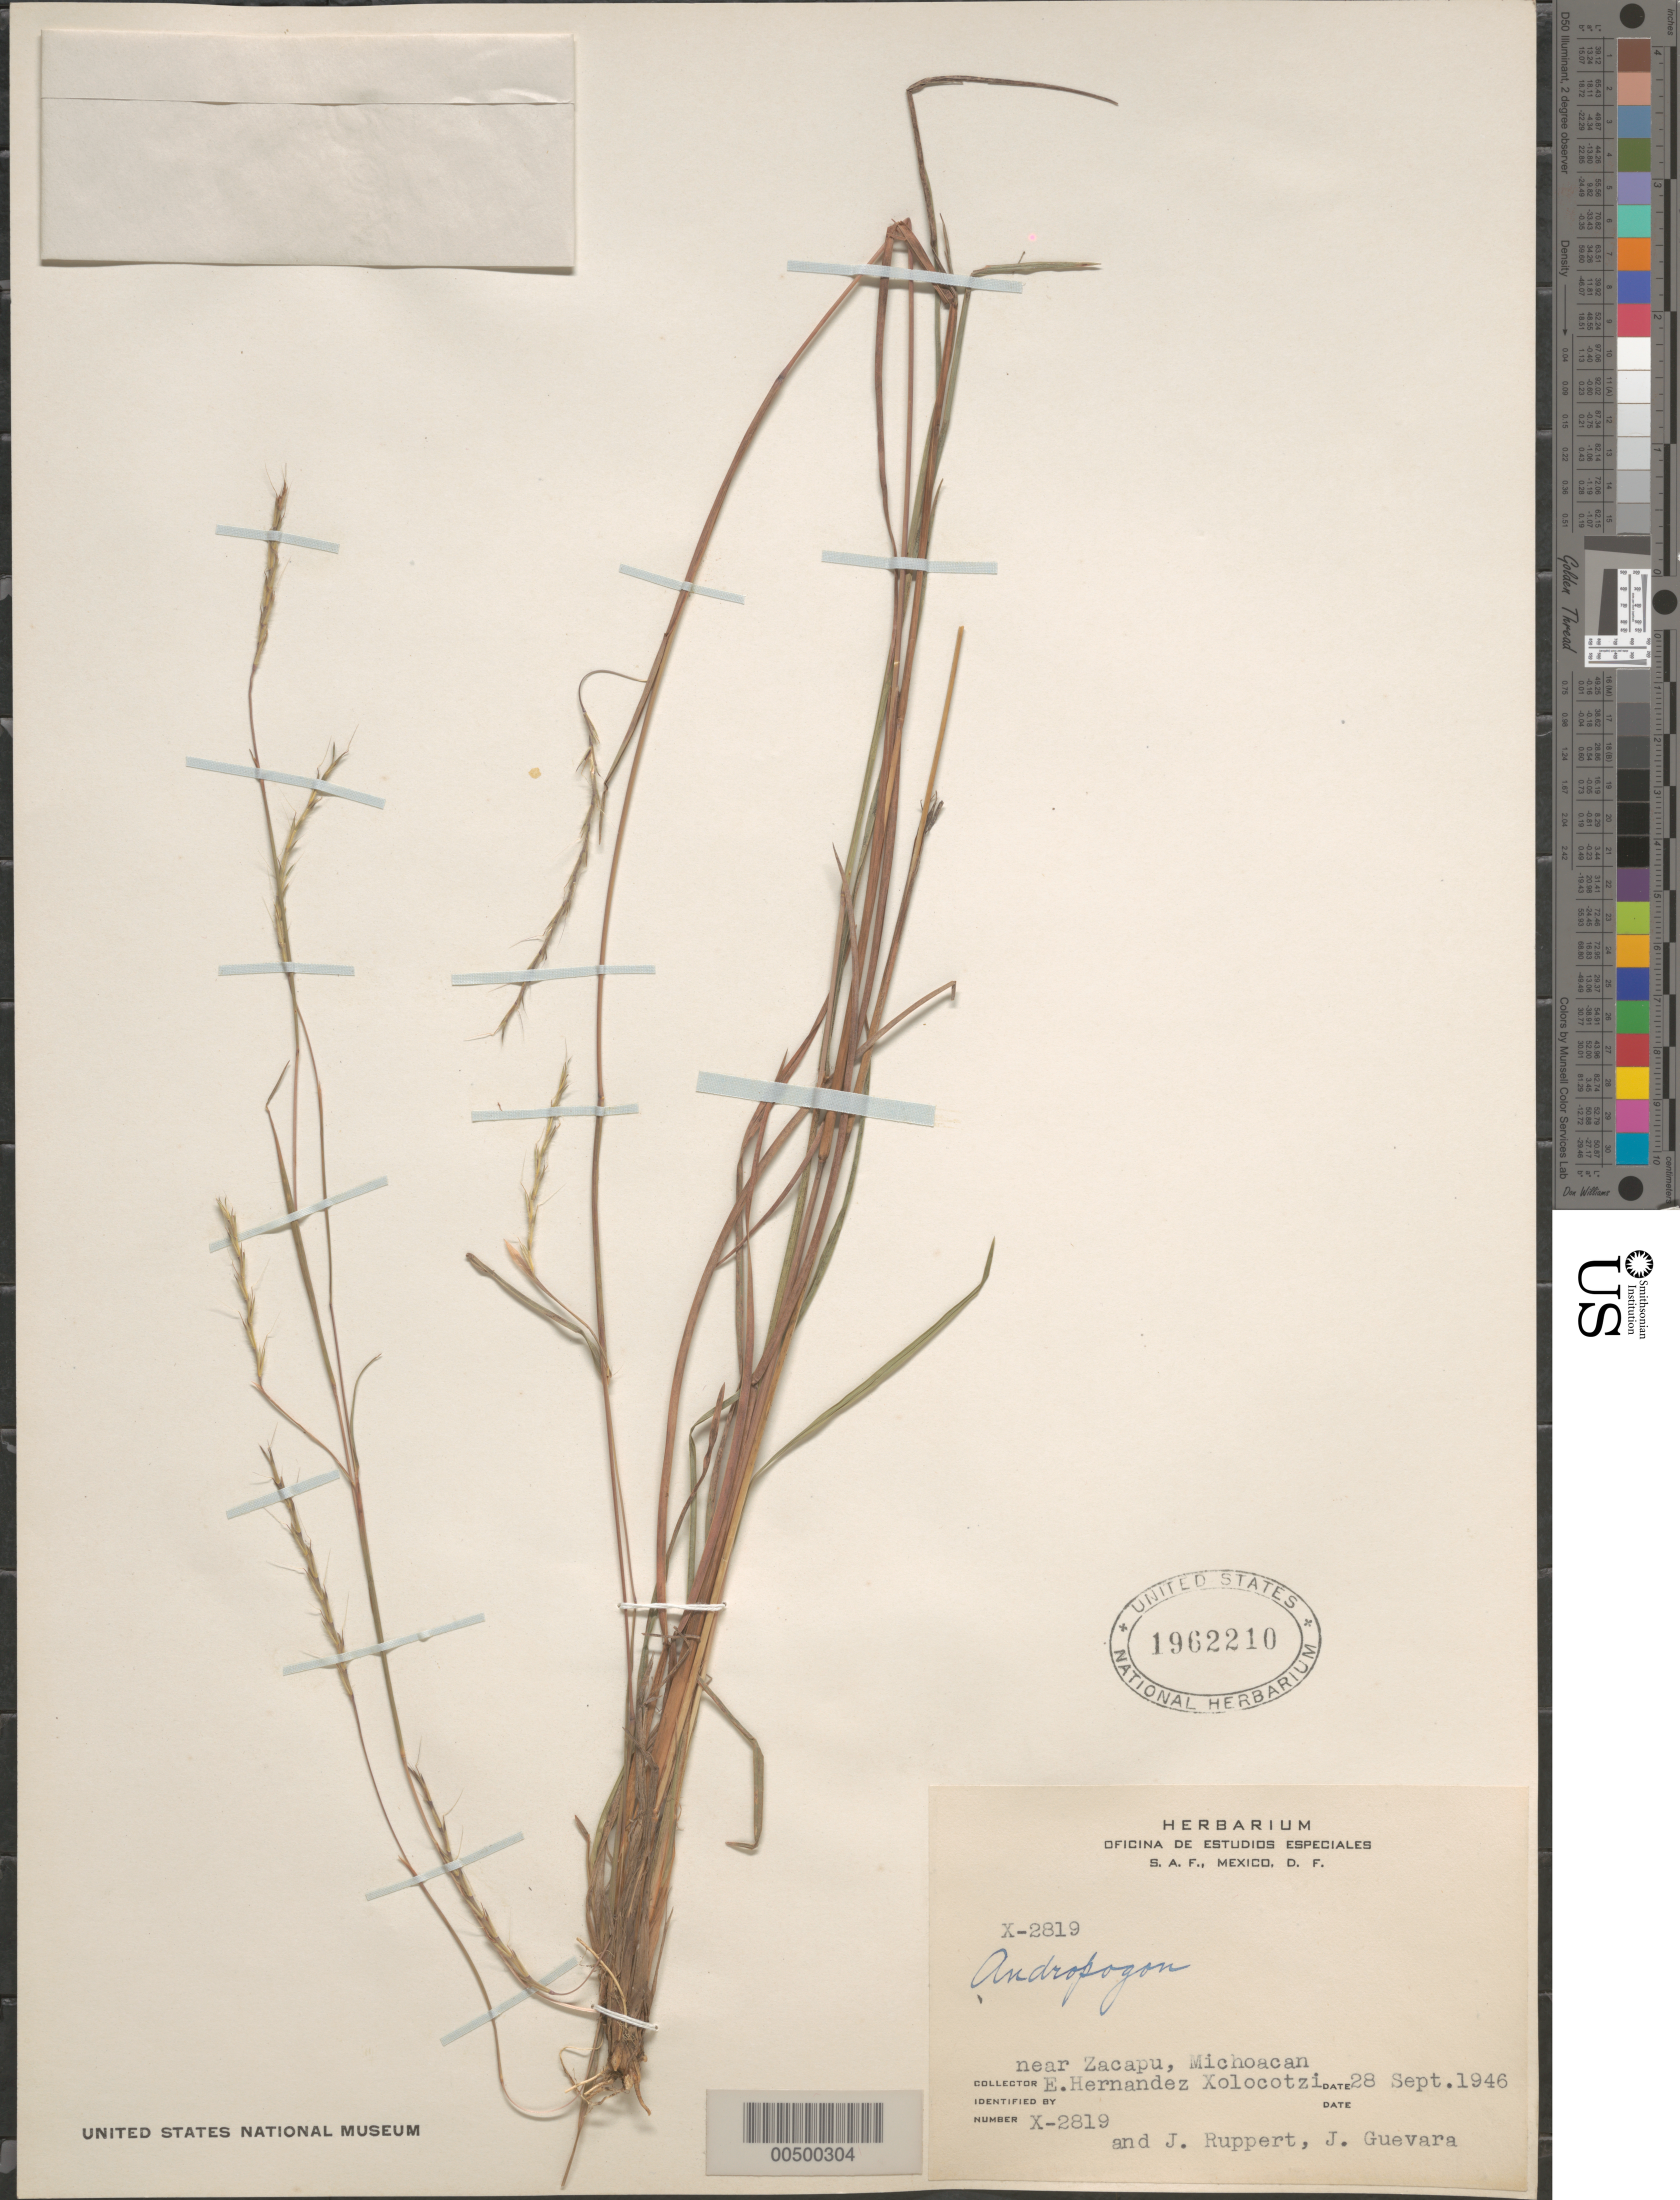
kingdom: Plantae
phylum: Tracheophyta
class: Liliopsida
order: Poales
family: Poaceae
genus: Schizachyrium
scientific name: Schizachyrium sanguineum var. brevipedicellatum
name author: (W.J. Beal) S.L. Hatch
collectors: E. I. Hernández-X., J. Ruppert & J. Guevara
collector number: X-2819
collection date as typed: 28 Sep 1946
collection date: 1946-09-28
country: Mexico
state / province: Michoacán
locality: Near Zacapu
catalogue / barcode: US 1962210